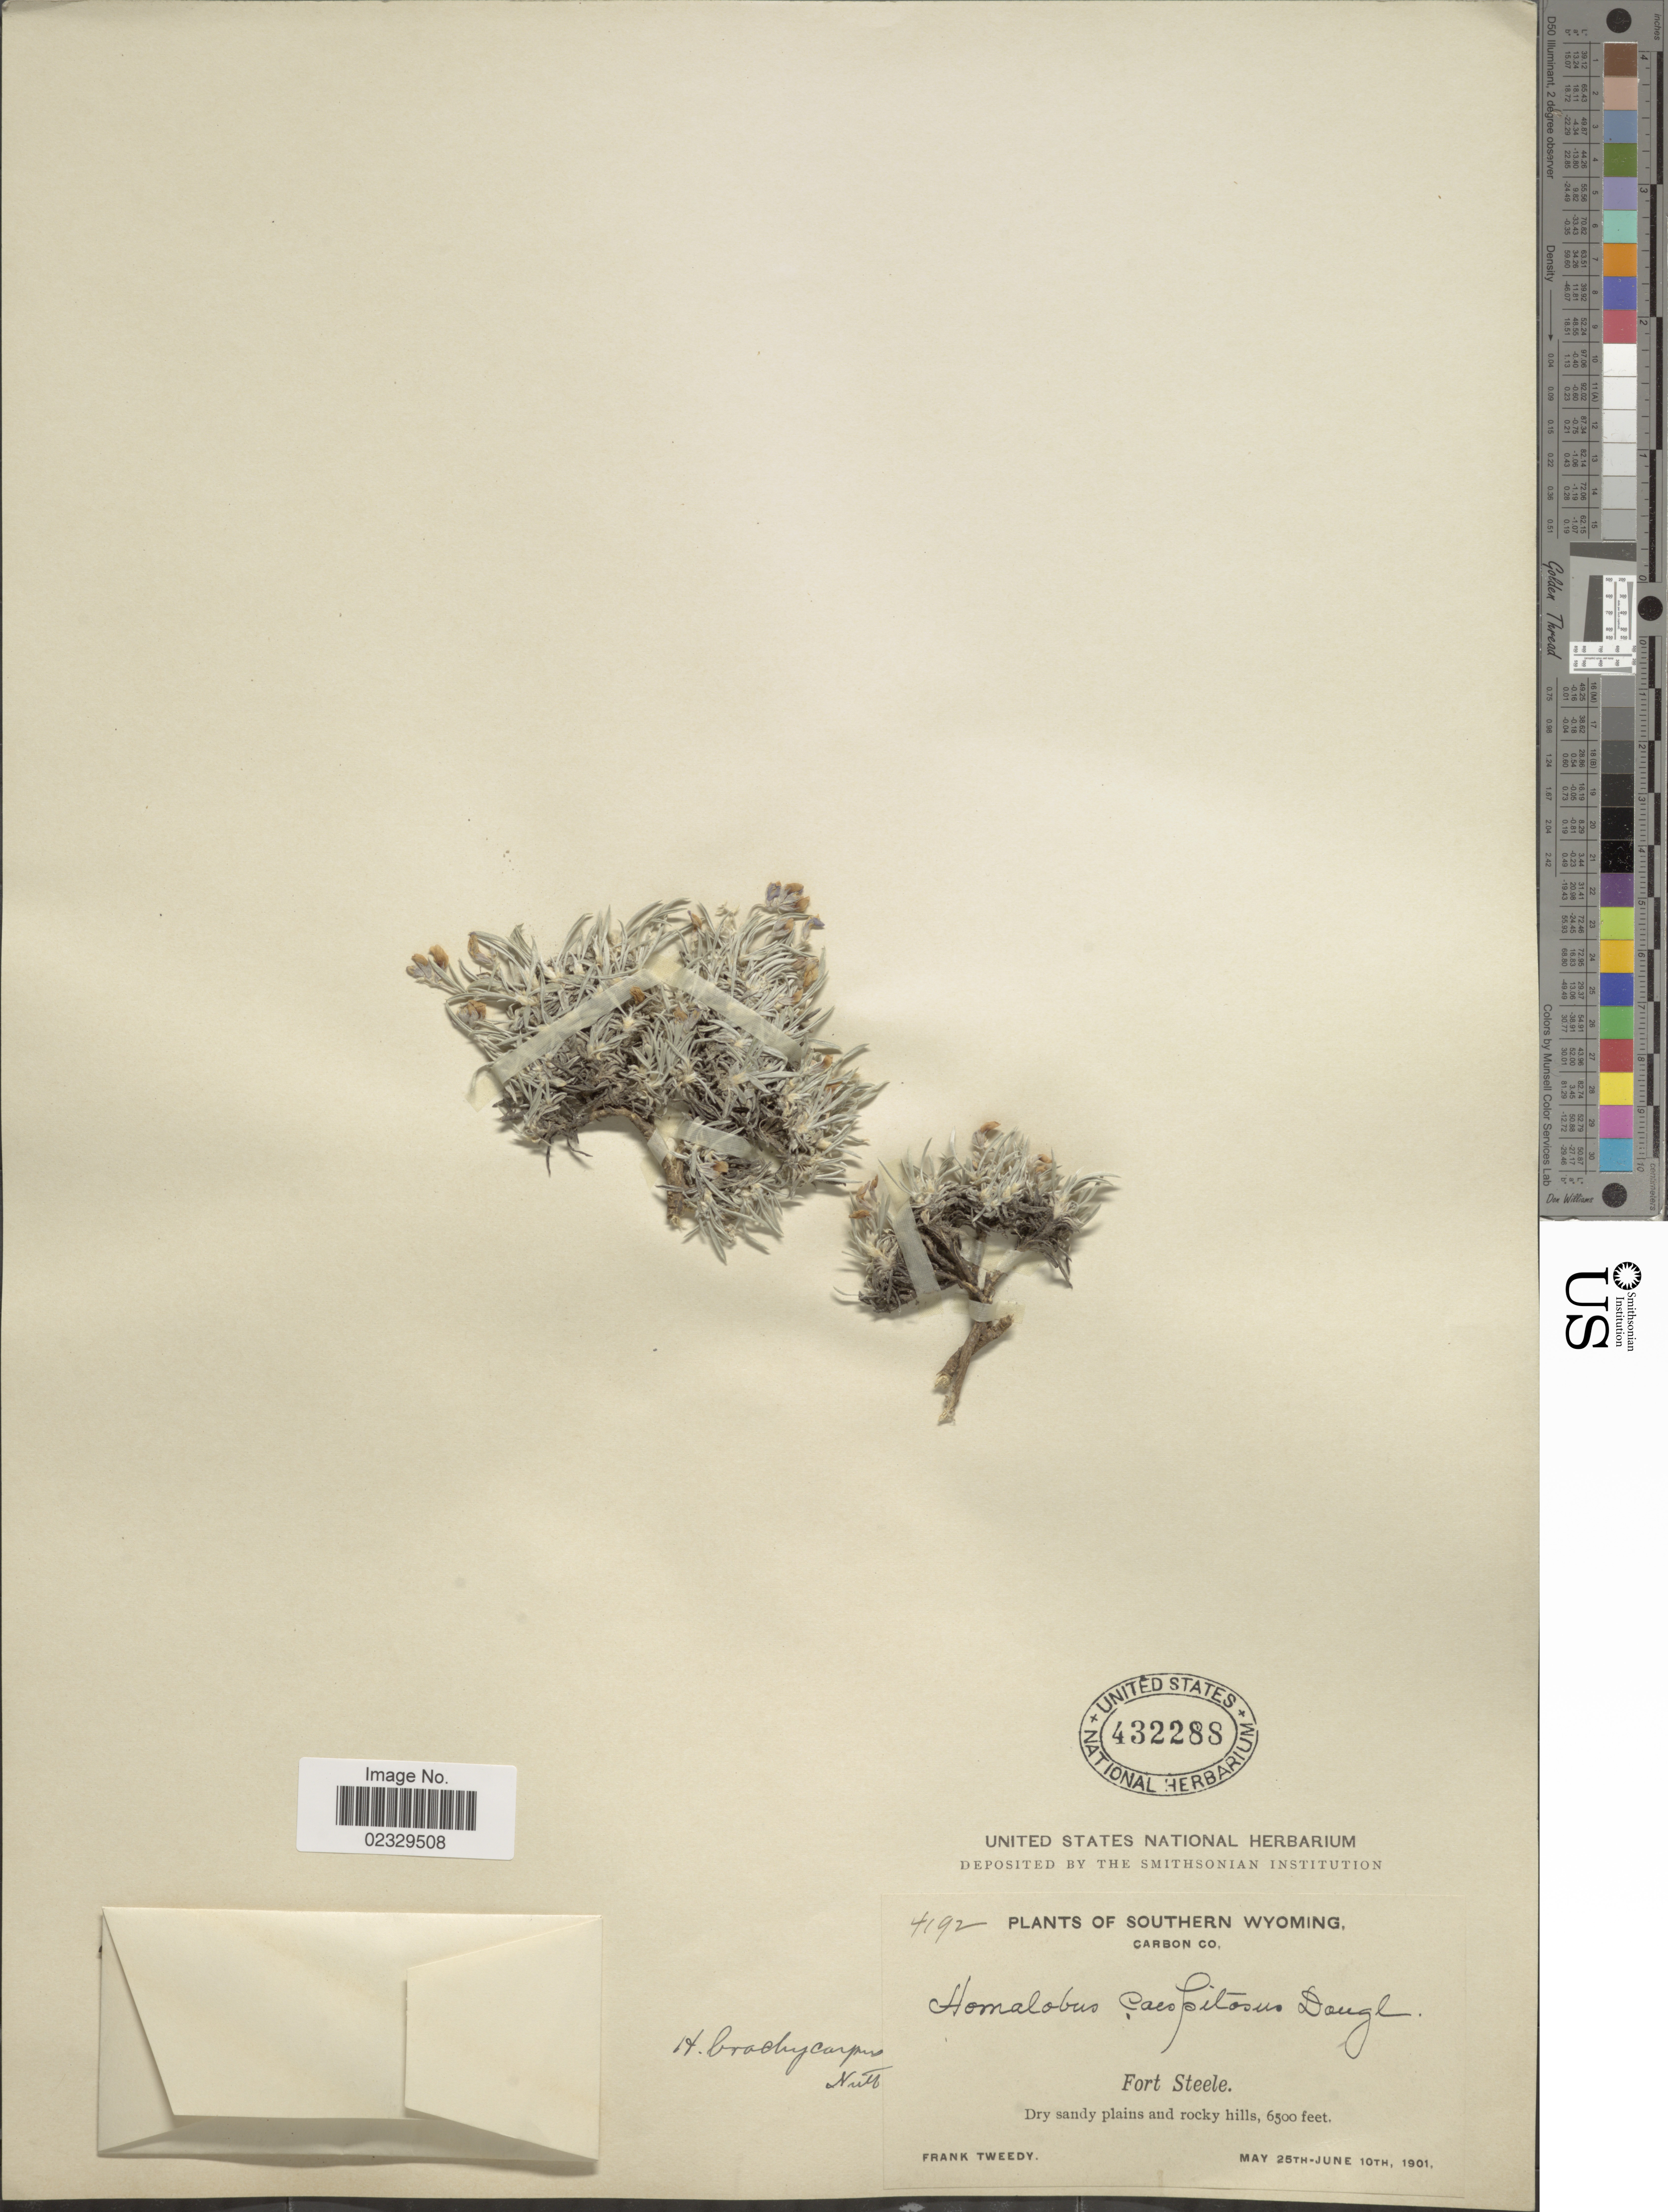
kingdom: Plantae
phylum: Tracheophyta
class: Magnoliopsida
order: Fabales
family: Fabaceae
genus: Astragalus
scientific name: Astragalus brachycarpus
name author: M. Bieb.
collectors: F. Tweedy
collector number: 4192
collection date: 1901-05-25/1901-06-10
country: United States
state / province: Wyoming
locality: Southern Wyoming. Carbon Co. Fort Steele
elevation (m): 1981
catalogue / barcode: US 432288